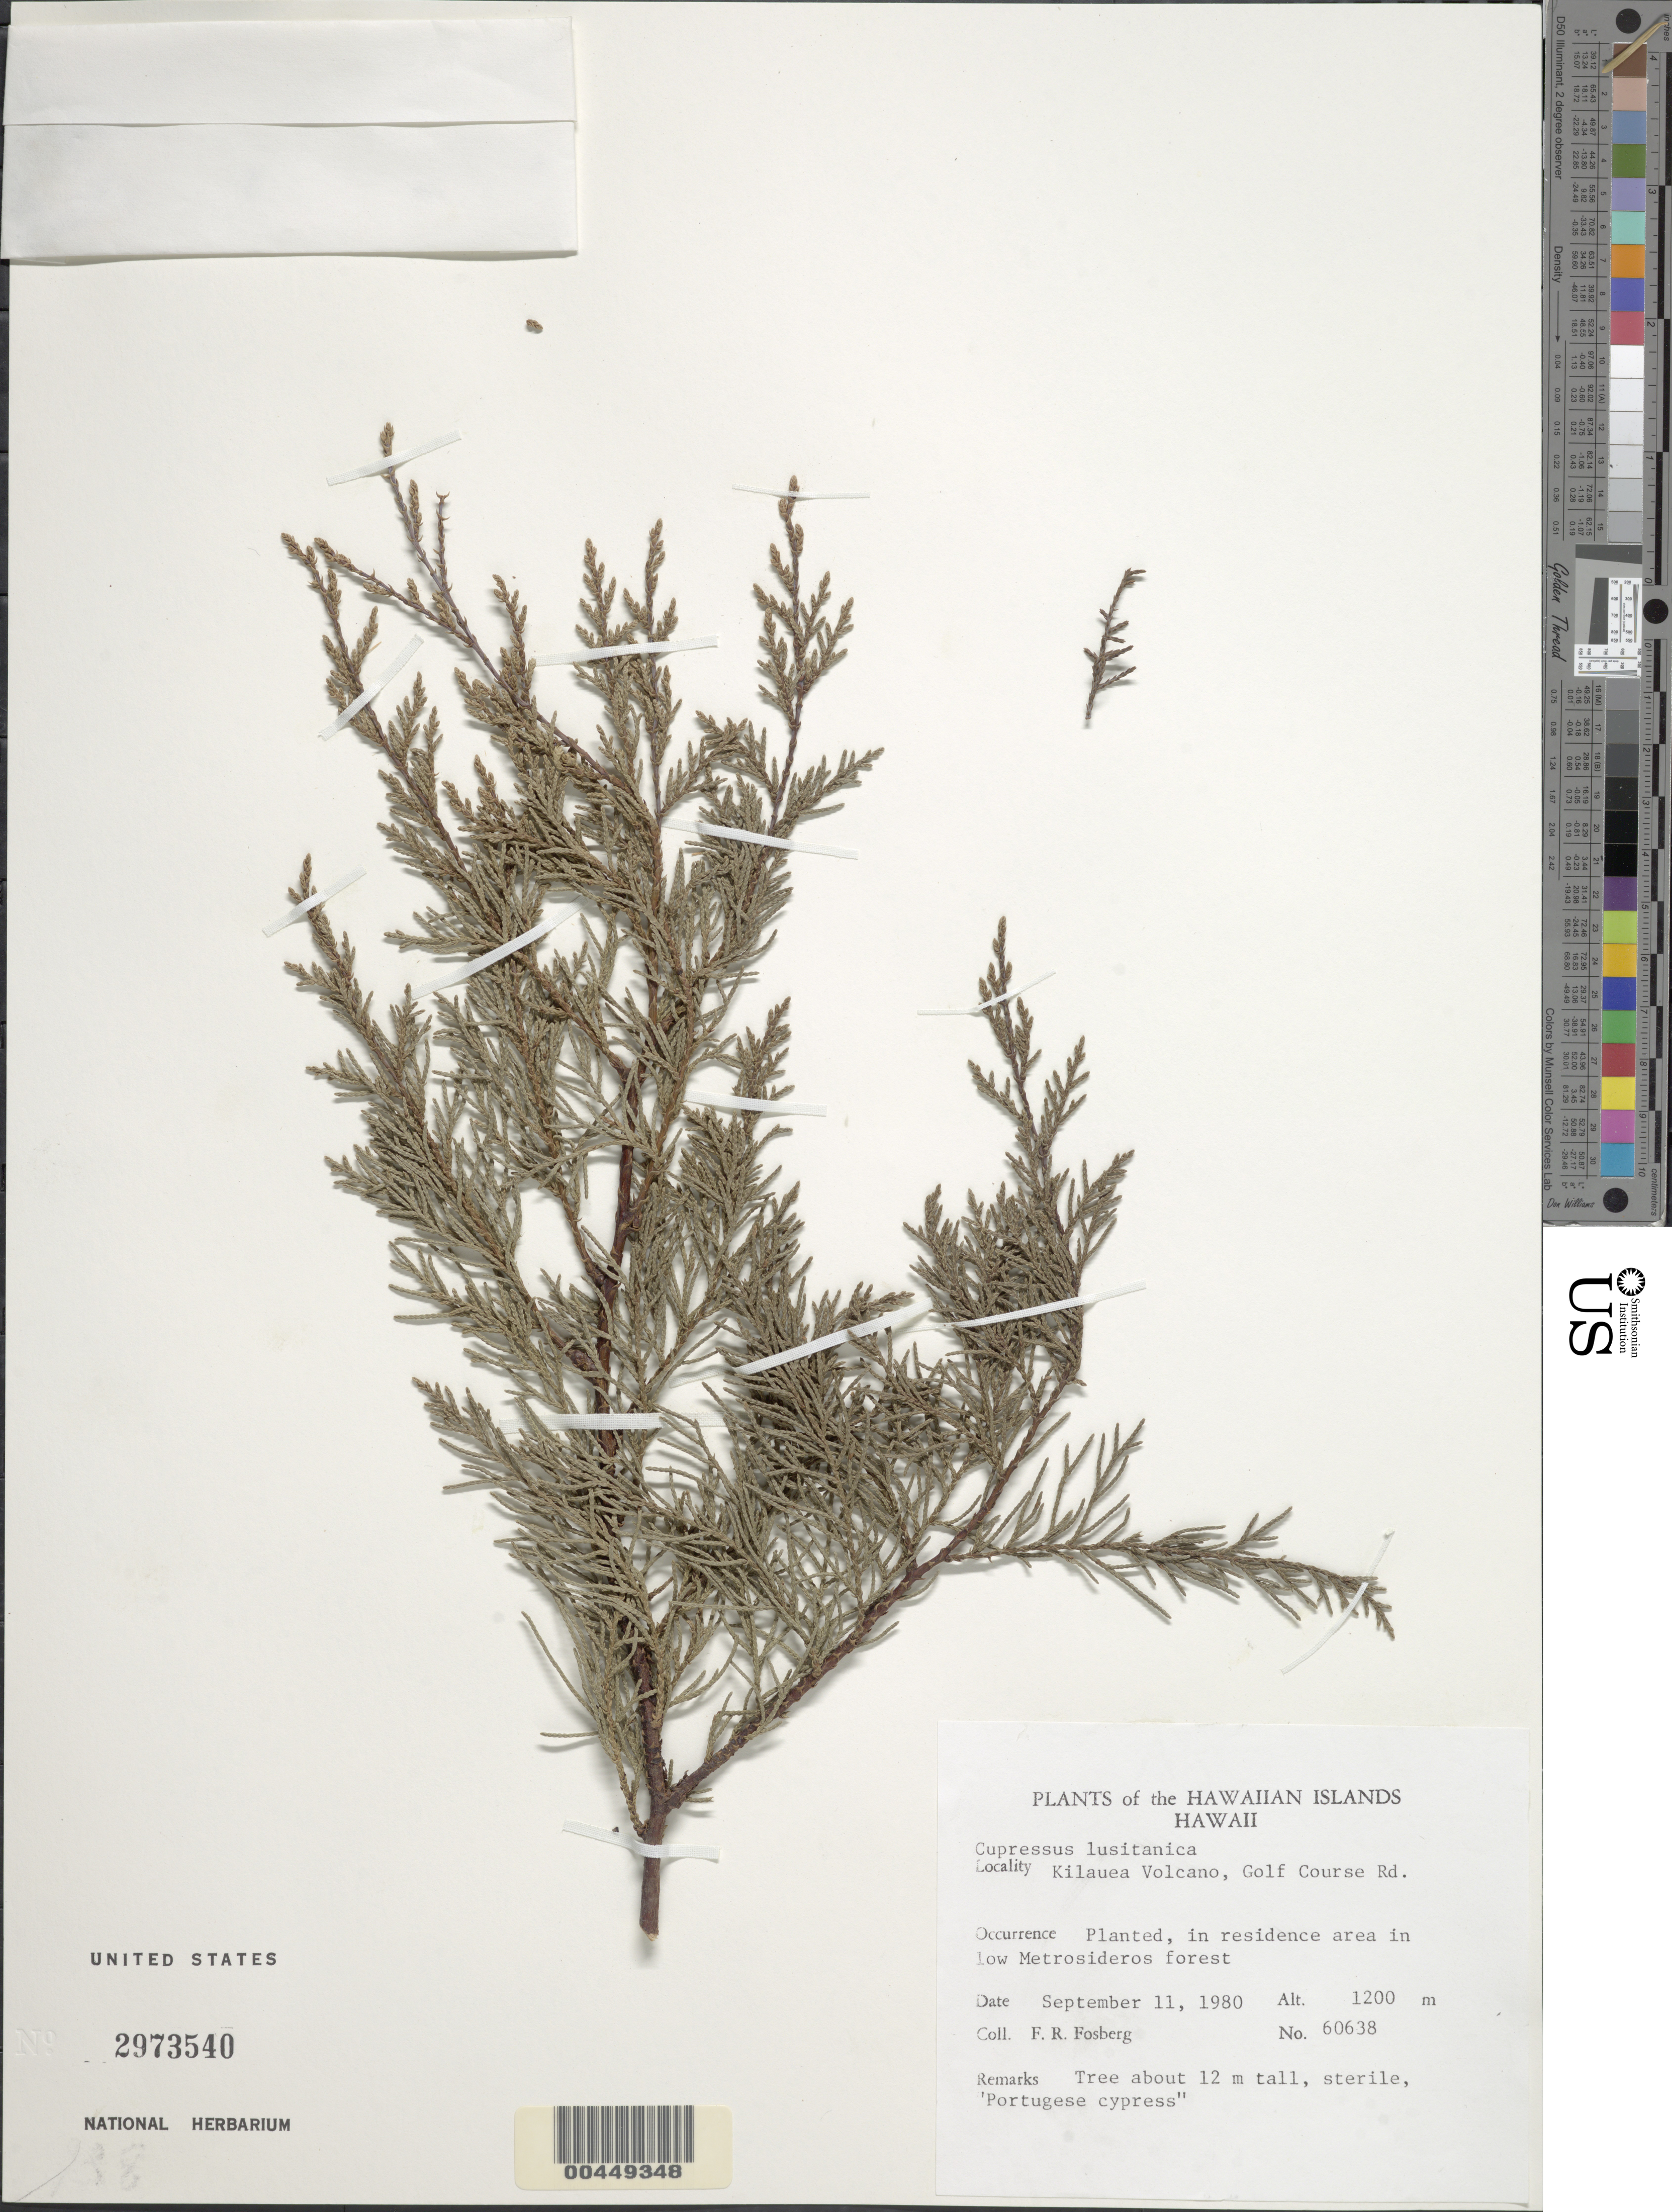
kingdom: Plantae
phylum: Tracheophyta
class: Pinopsida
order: Pinales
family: Cupressaceae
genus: Hesperocyparis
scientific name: Hesperocyparis lusitanica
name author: (Miller) Bartel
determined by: (US) Smithsonian Institution - National Museum of Natural History - Department of Botany (UNITED STATES)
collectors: F. R. Fosberg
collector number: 60638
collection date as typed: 11 Sep 1980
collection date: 1980-09-11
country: United States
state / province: Hawaii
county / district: Hawaii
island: Hawaii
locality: Kilauea Volcano, Golf Course Rd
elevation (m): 1200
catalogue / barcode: US 2973540